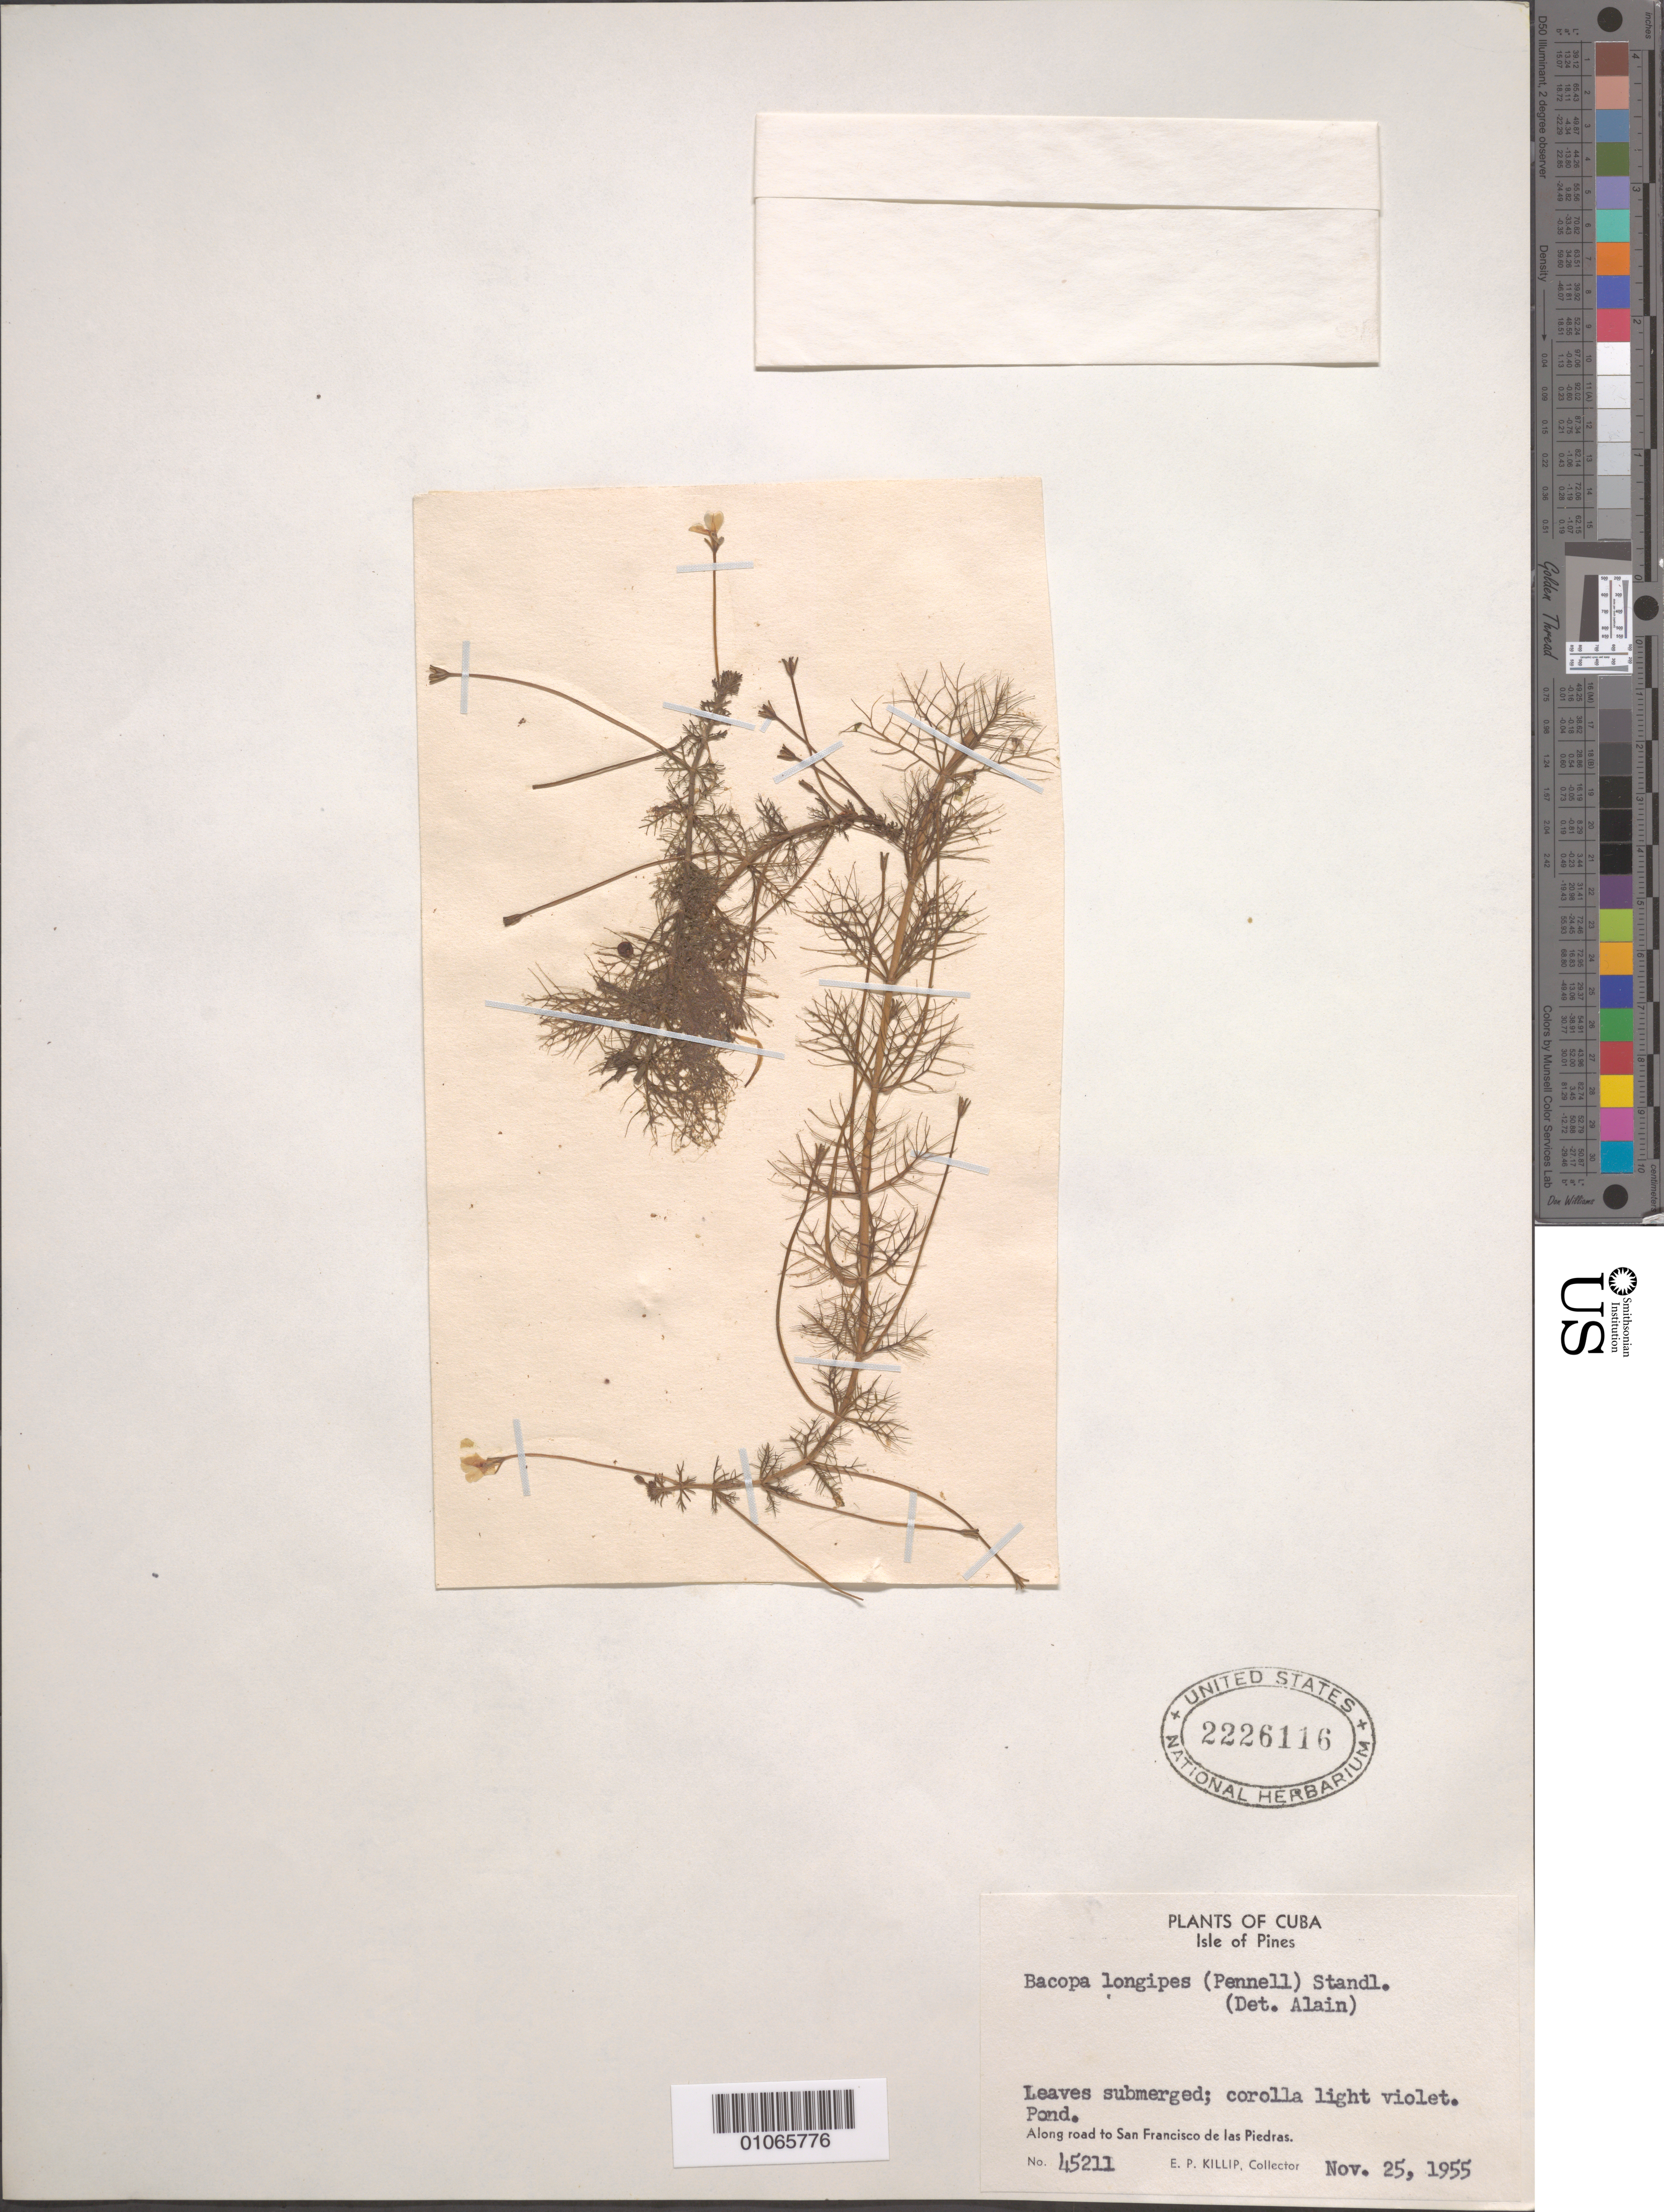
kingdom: Plantae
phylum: Tracheophyta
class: Magnoliopsida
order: Lamiales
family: Plantaginaceae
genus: Bacopa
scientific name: Bacopa longipes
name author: (Pennell) Standl.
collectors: E. P. Killip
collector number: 45211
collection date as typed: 25 Nov 1955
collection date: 1955-11-25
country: Cuba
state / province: Isla de La Juventud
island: Isla de la Juventud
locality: Isle of Pines, Along road to San Francisco de las Piedras Pond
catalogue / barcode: US 2226116